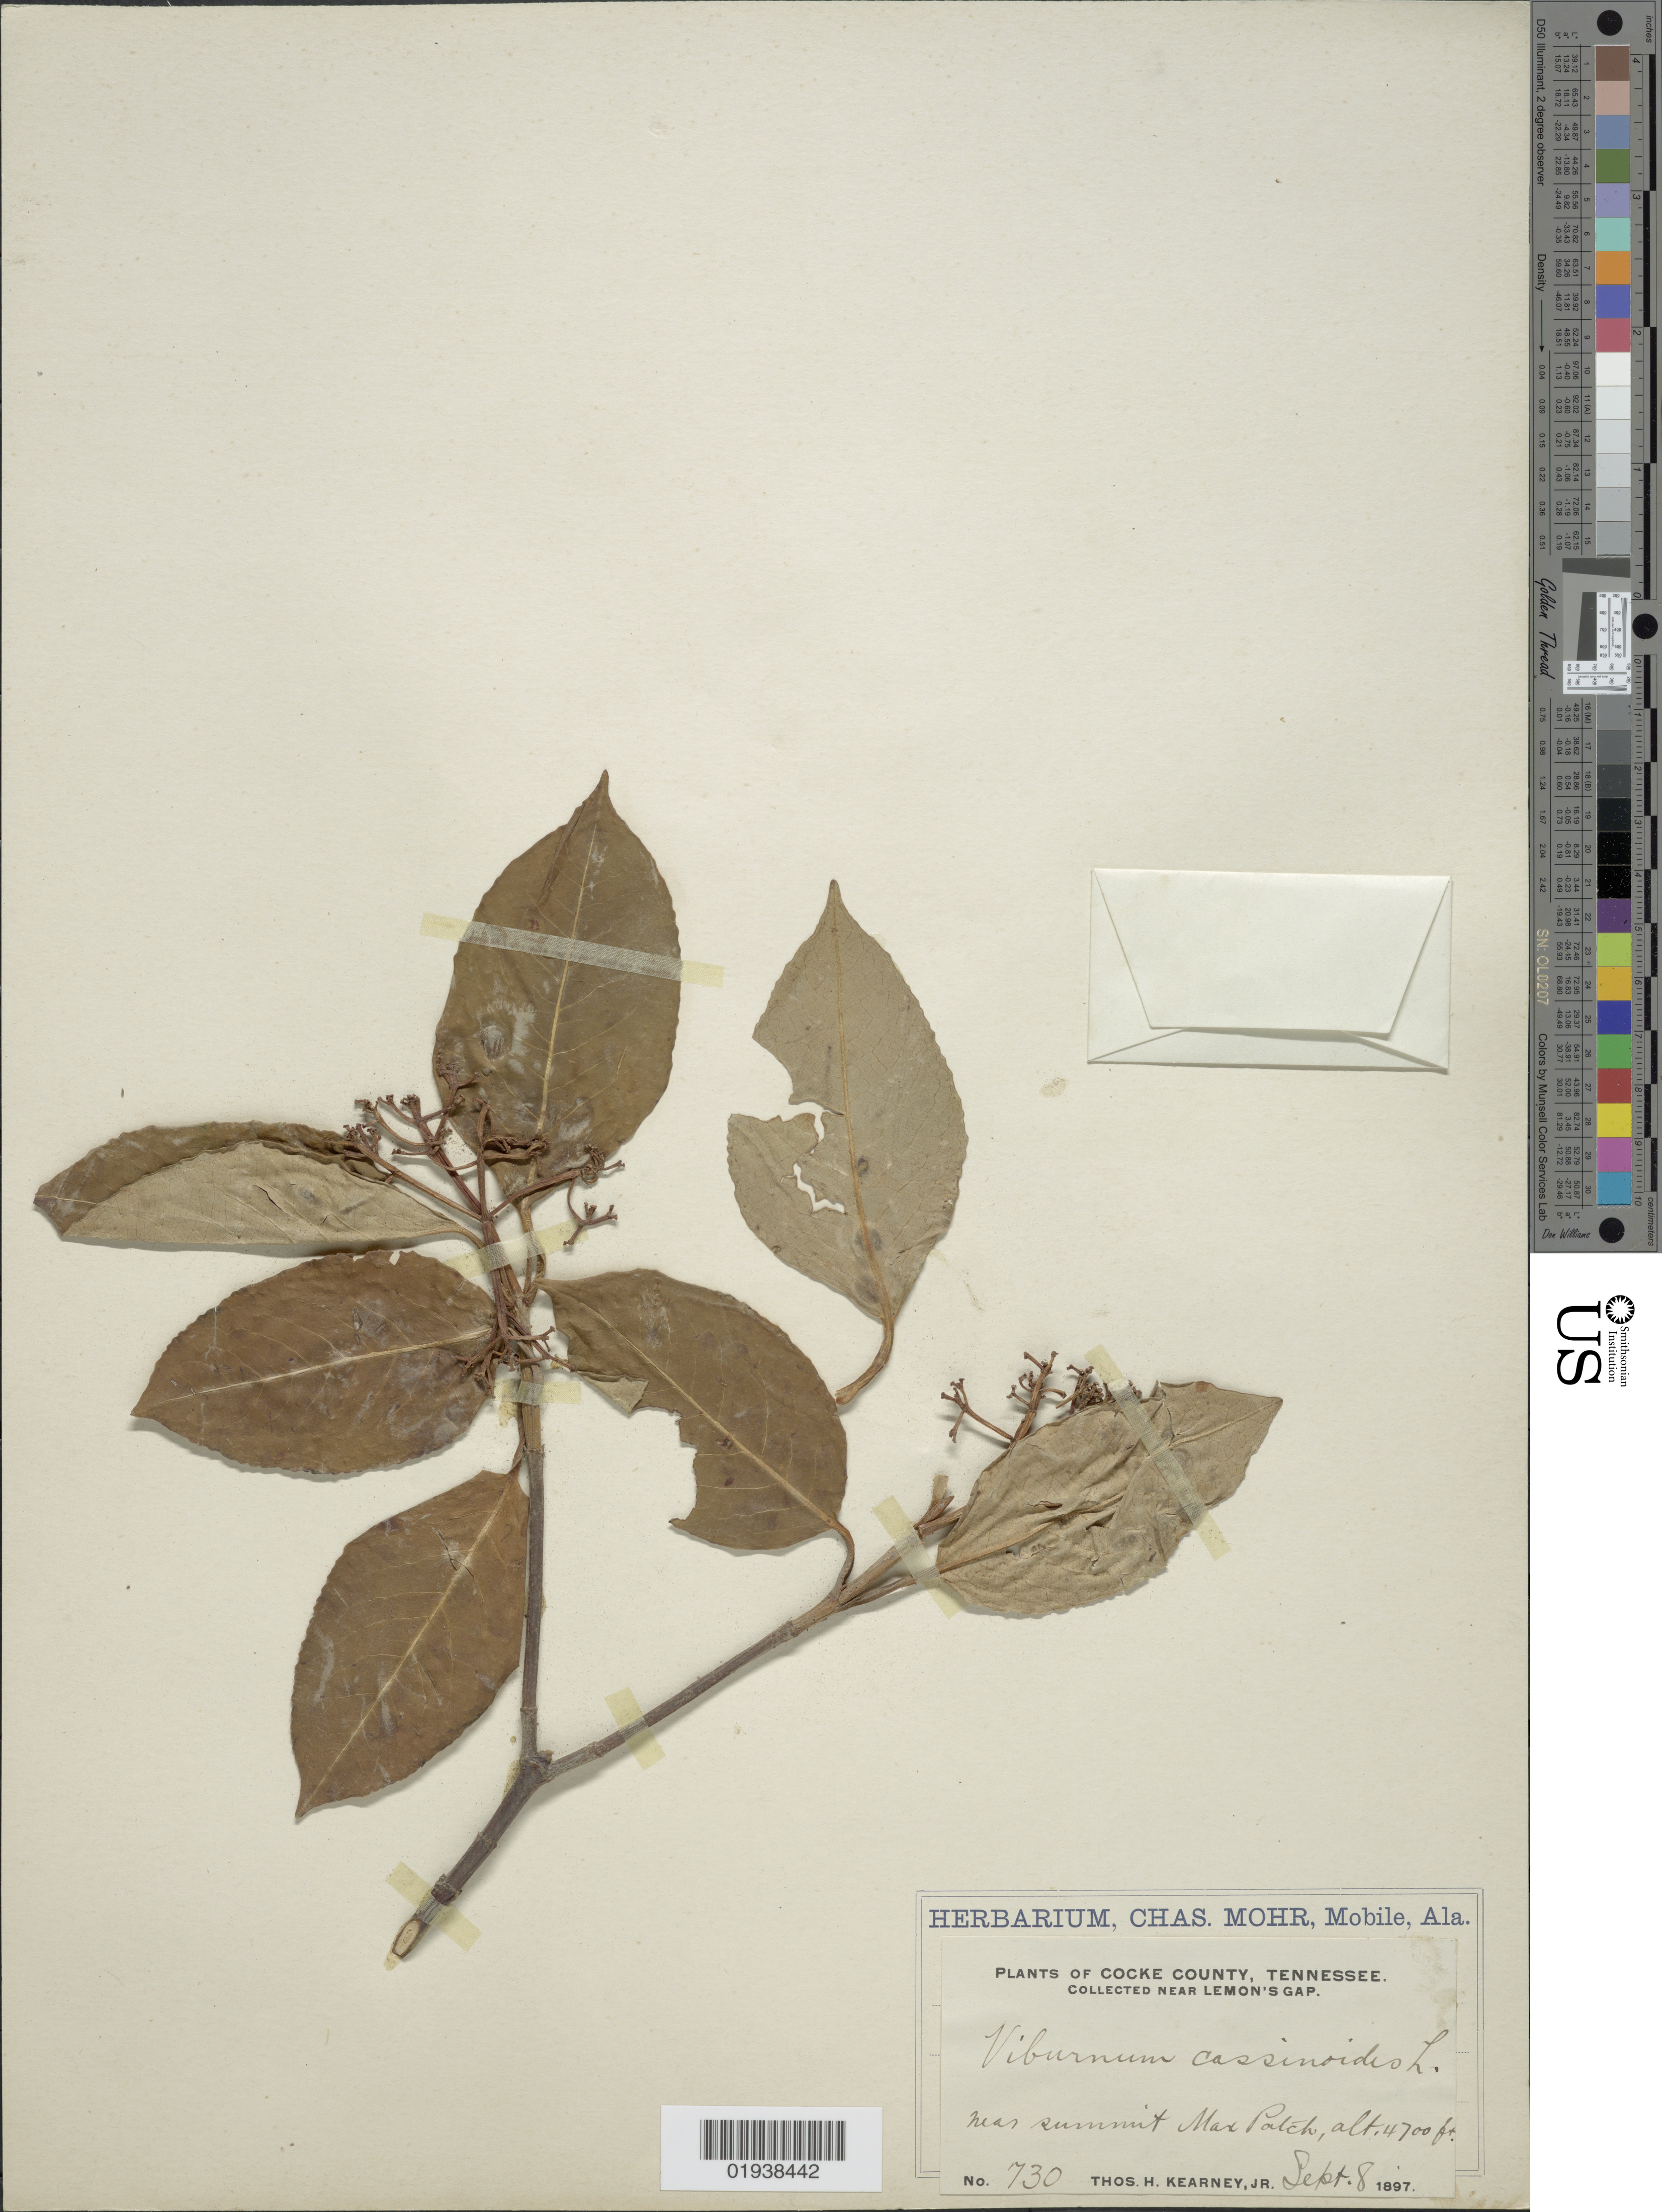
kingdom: Plantae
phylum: Tracheophyta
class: Magnoliopsida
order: Dipsacales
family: Viburnaceae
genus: Viburnum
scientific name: Viburnum cassinoides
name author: L.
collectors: T. H. Kearney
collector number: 730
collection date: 1897-09-08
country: United States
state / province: Tennessee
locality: Cocke County. Near Lemon's Gap. Near summit Max Patch.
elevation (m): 1433